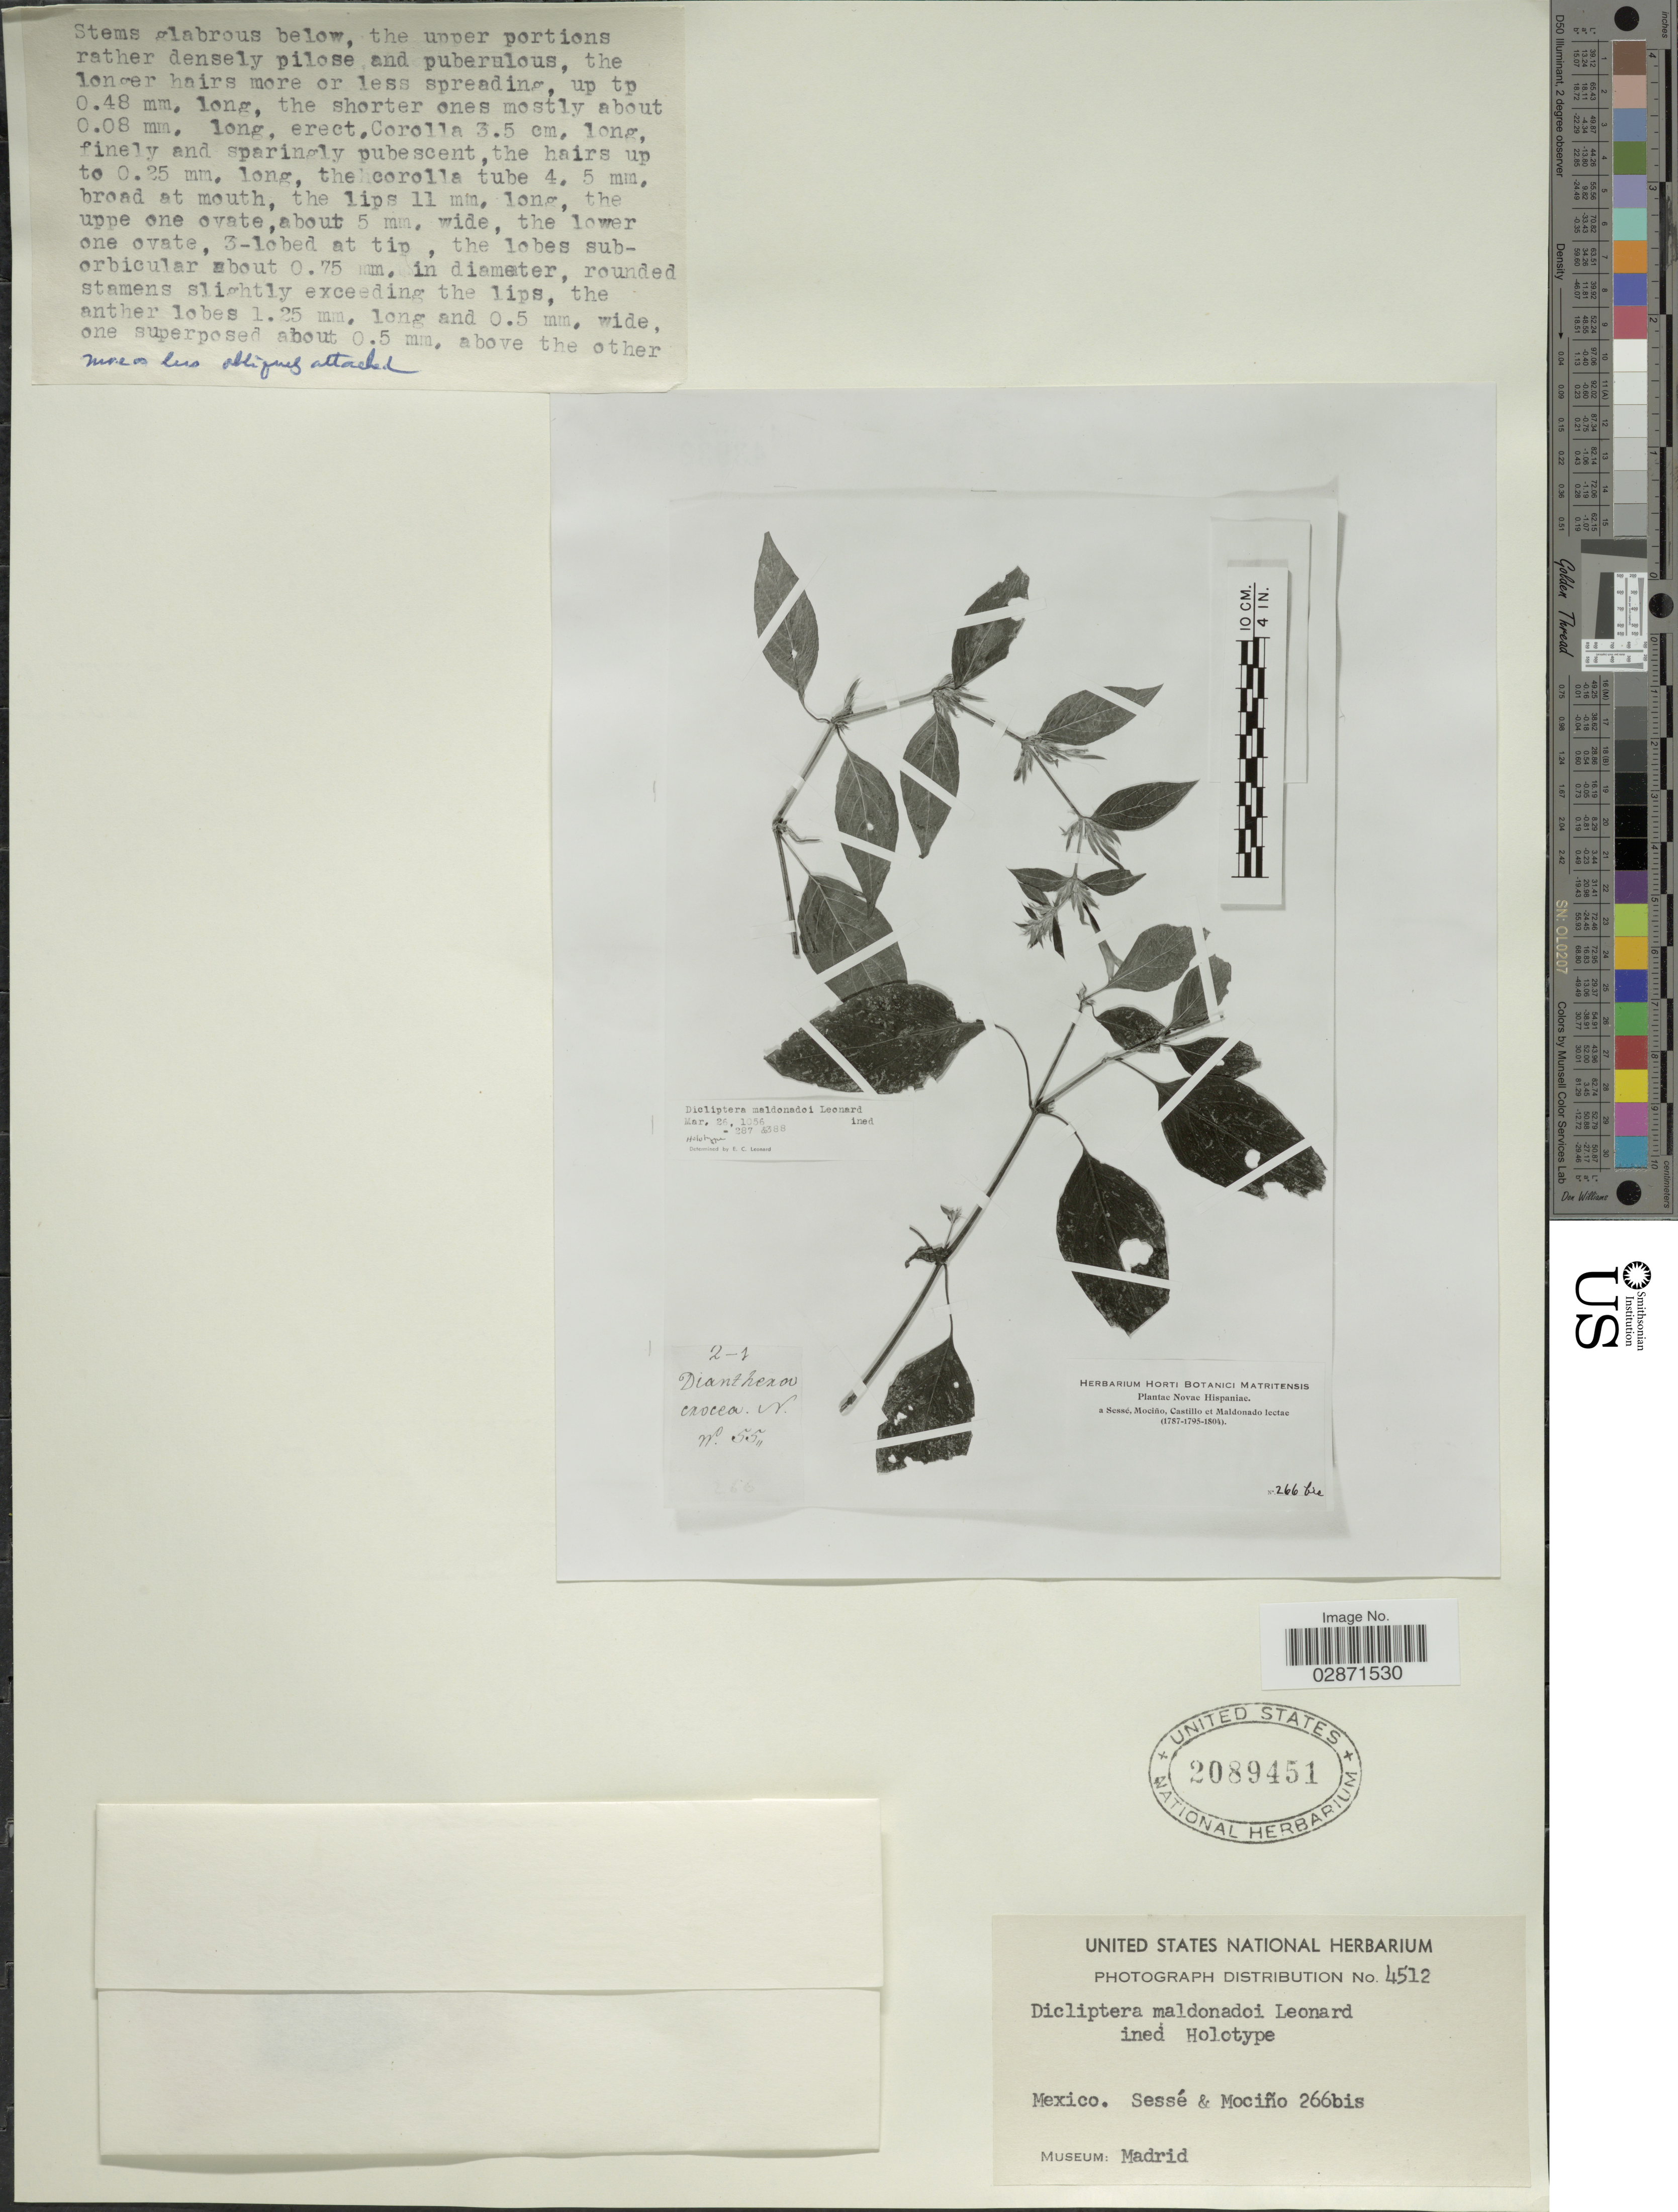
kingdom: Plantae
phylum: Tracheophyta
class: Magnoliopsida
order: Lamiales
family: Acanthaceae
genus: Dicliptera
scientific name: Dicliptera maldonadoi Leonard sp. nov. ined.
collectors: Sessé, --, Mociño, Castillo, -- & Maldonado, --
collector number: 266bis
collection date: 1787/1804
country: Mexico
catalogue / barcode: US 2089451